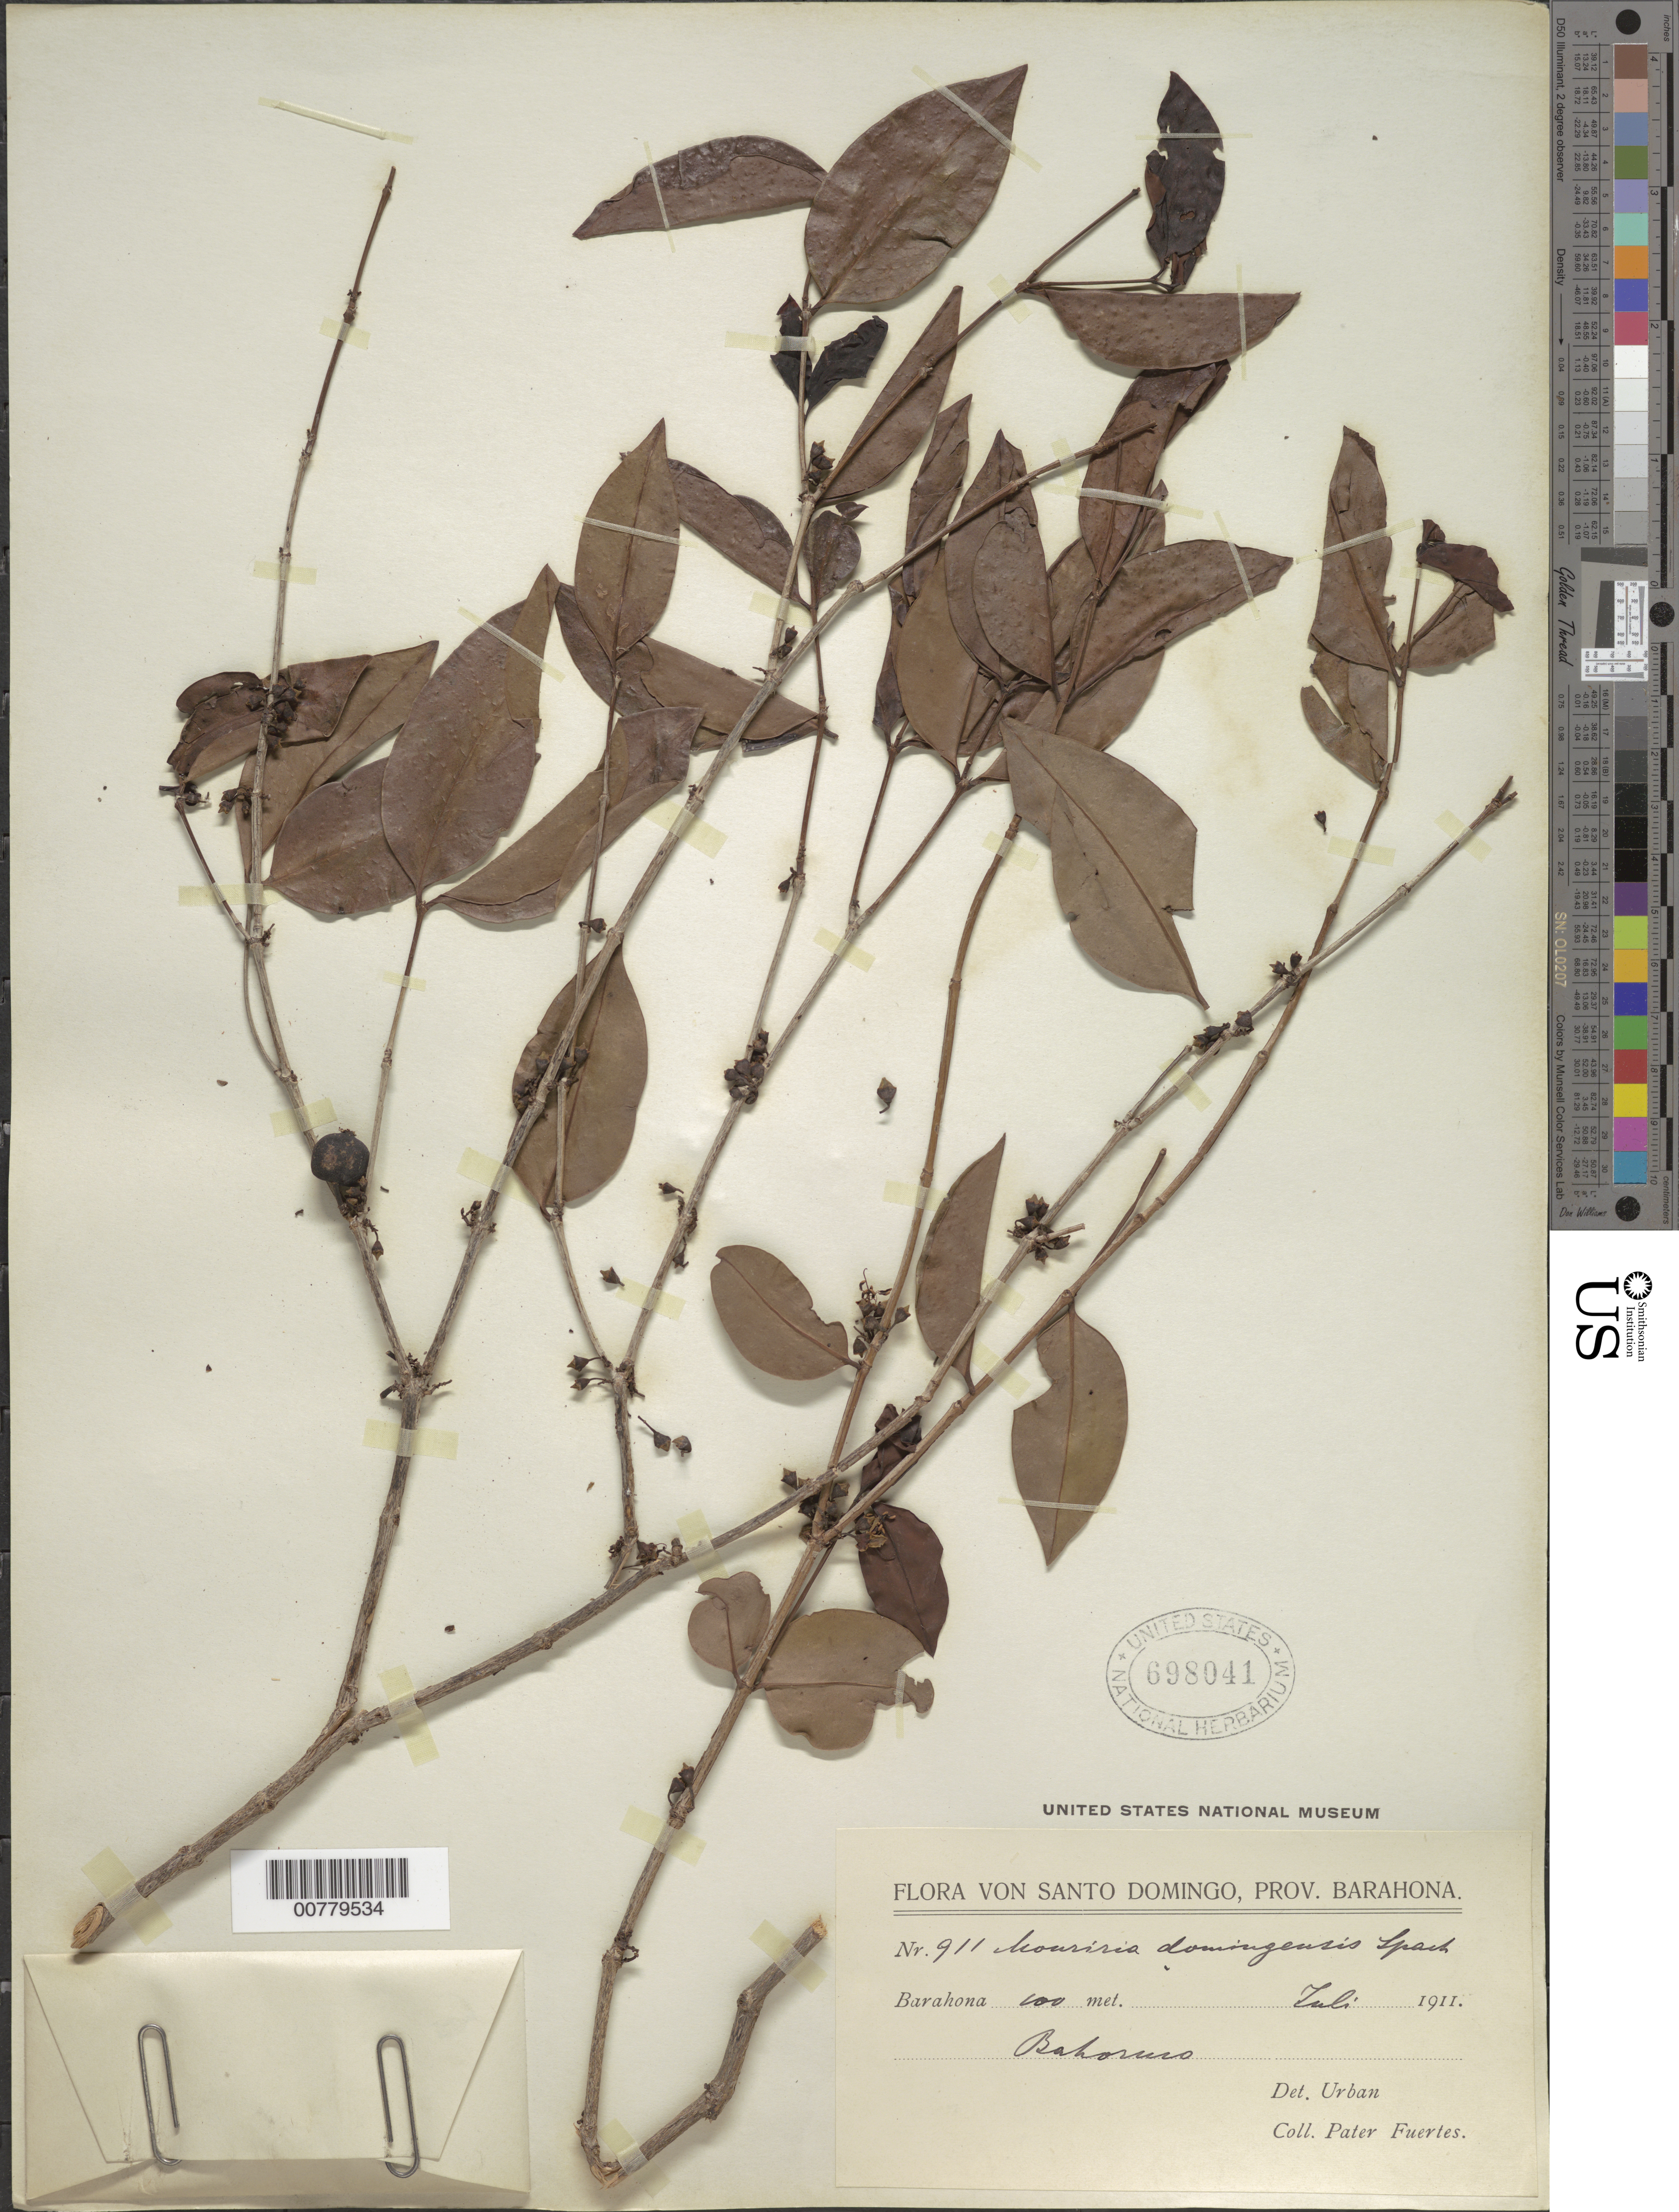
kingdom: Plantae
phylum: Tracheophyta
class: Magnoliopsida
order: Myrtales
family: Melastomataceae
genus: Mouriri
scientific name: Mouriri domingensis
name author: (Tussac) Spach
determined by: Urban, Ignatz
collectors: M. D. Fuertes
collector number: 911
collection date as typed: Jul 1911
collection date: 1911-07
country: Dominican Republic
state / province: Barahona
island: Hispaniola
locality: Bahoruco.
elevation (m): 100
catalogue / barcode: US 698041